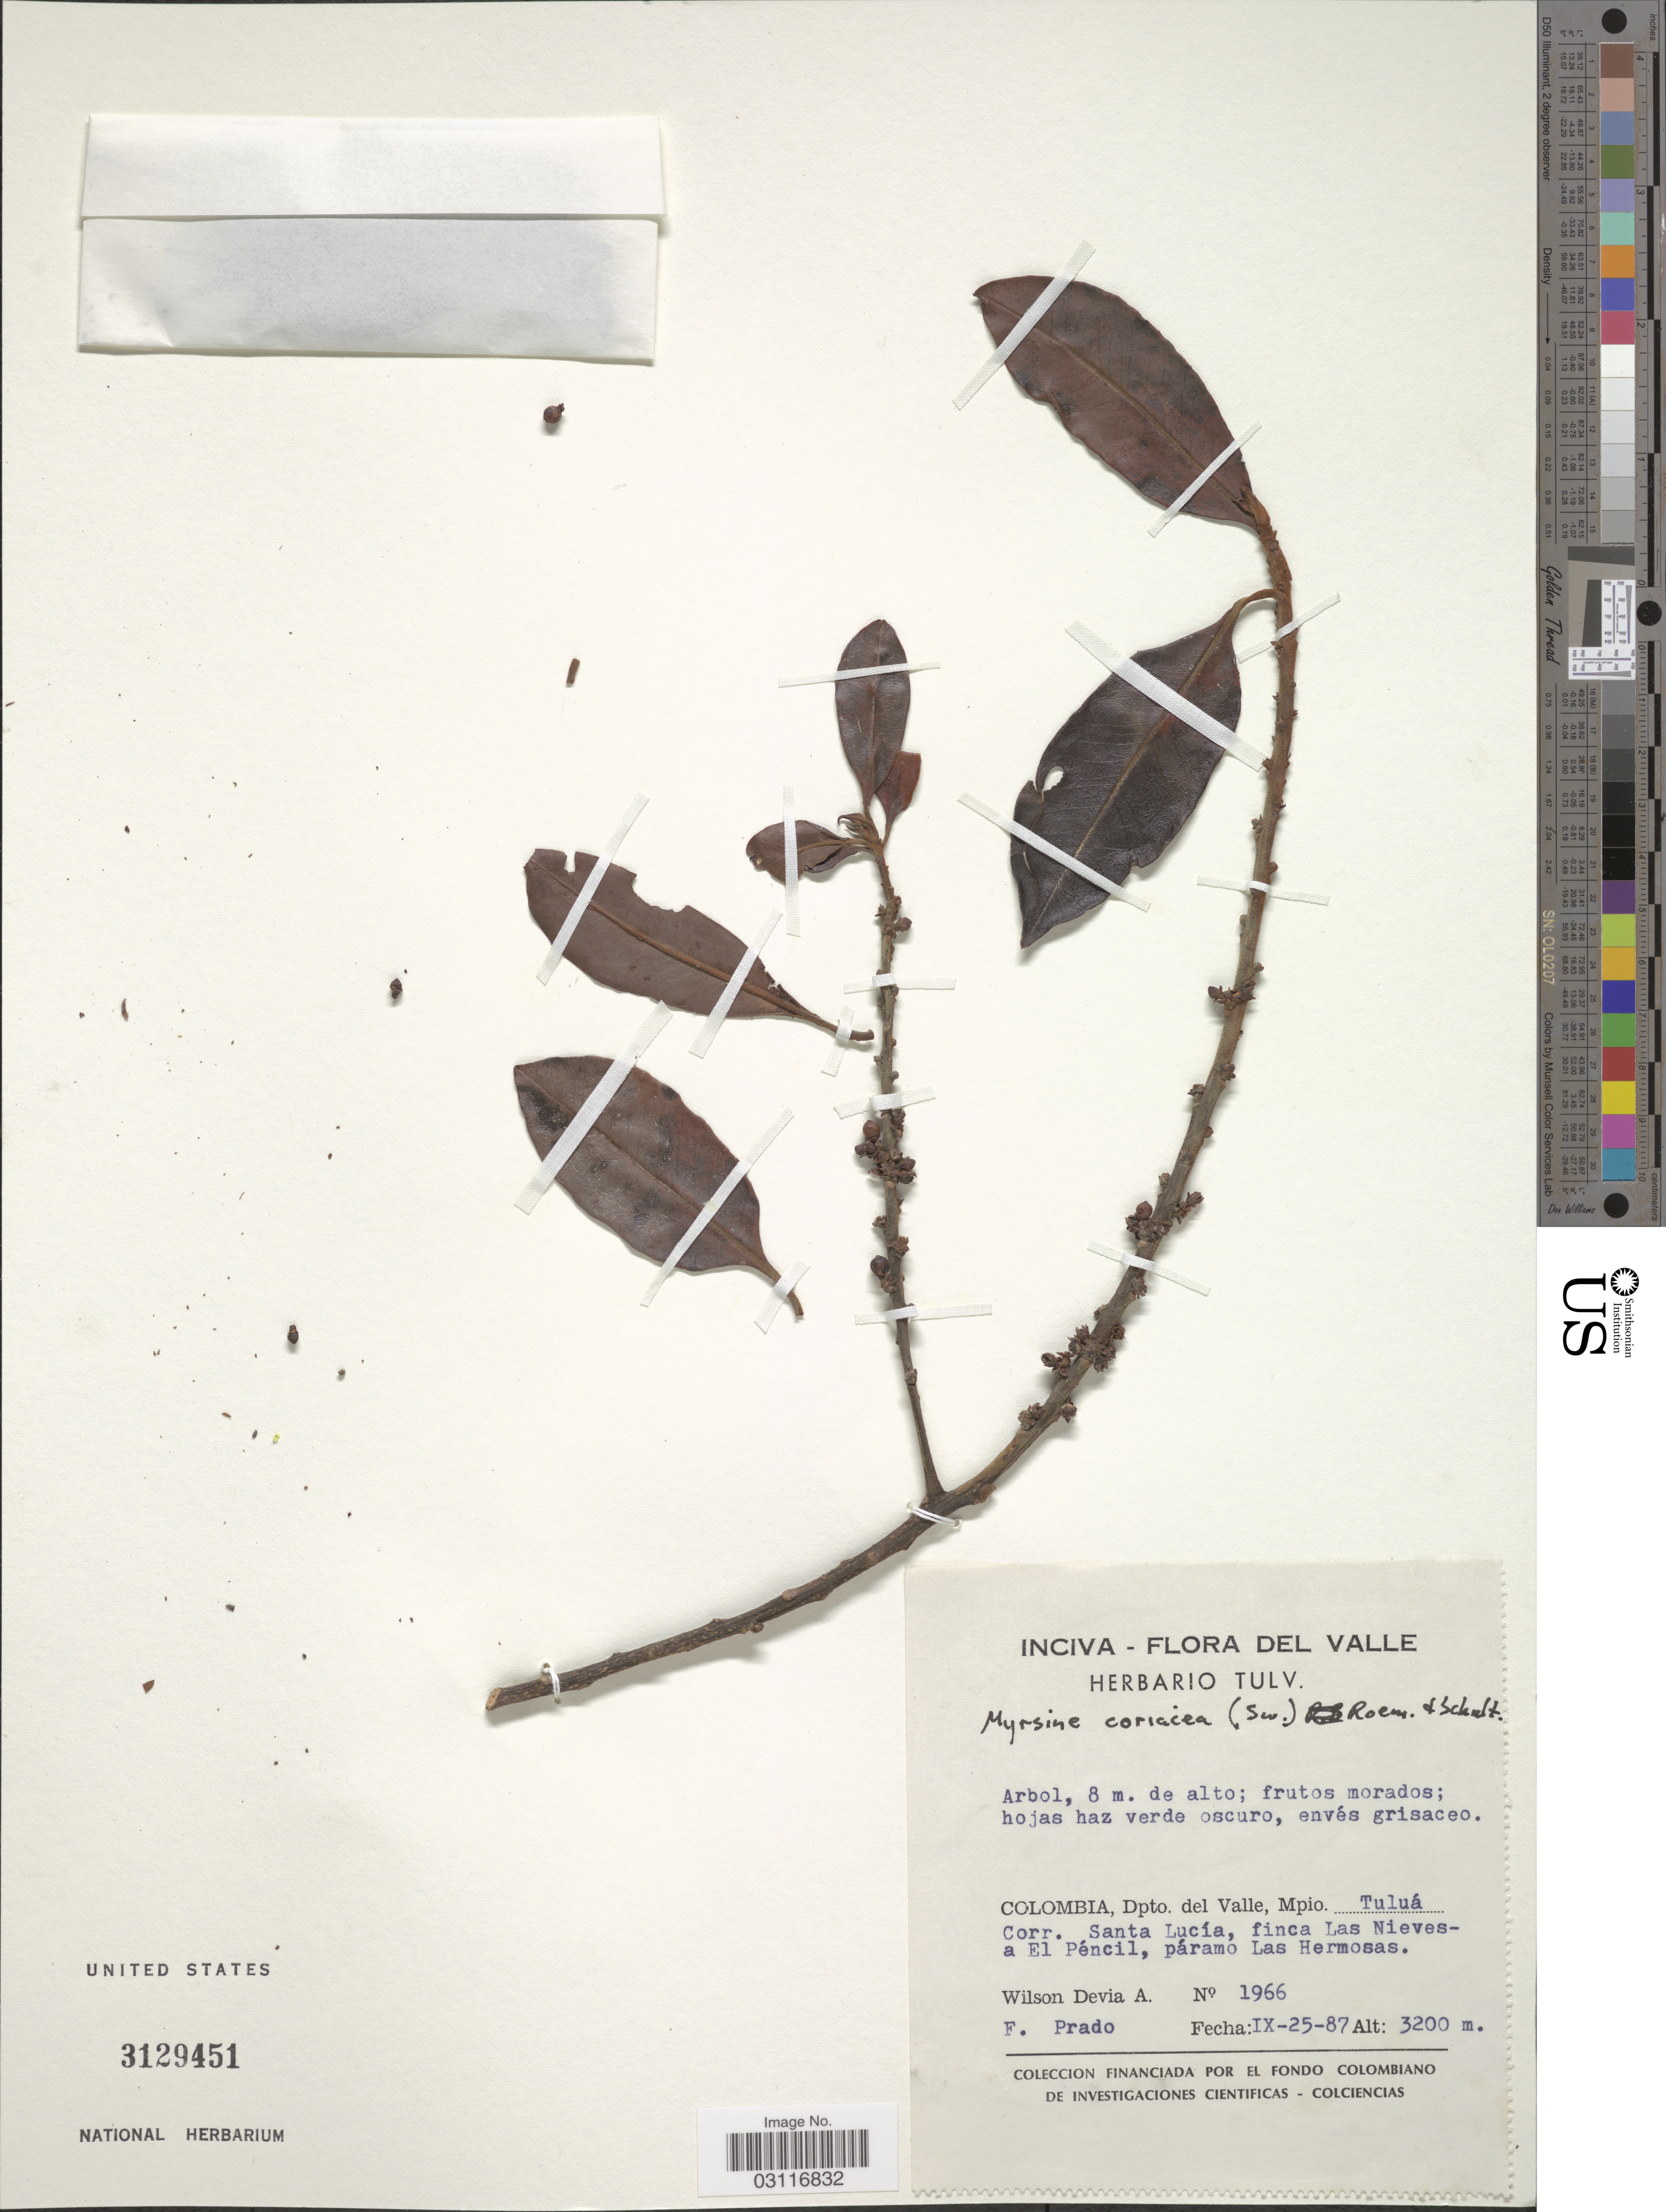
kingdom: Plantae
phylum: Tracheophyta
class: Magnoliopsida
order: Ericales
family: Primulaceae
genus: Myrsine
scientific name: Myrsine coriacea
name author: (Sw.) R. Br. ex Roem. & Schult.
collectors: W. Devia A. & F. Prado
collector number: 1966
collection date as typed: Transcribed d/m/y: 25/9/87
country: Colombia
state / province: Valle del Cauca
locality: Valle, Dpto. del Valle, Mpio. Tuluá, Corr. Santa Lucía, finca Las Nieves-a El Péncil, páramo Las Hermosas.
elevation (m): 3200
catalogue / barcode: US 3129451